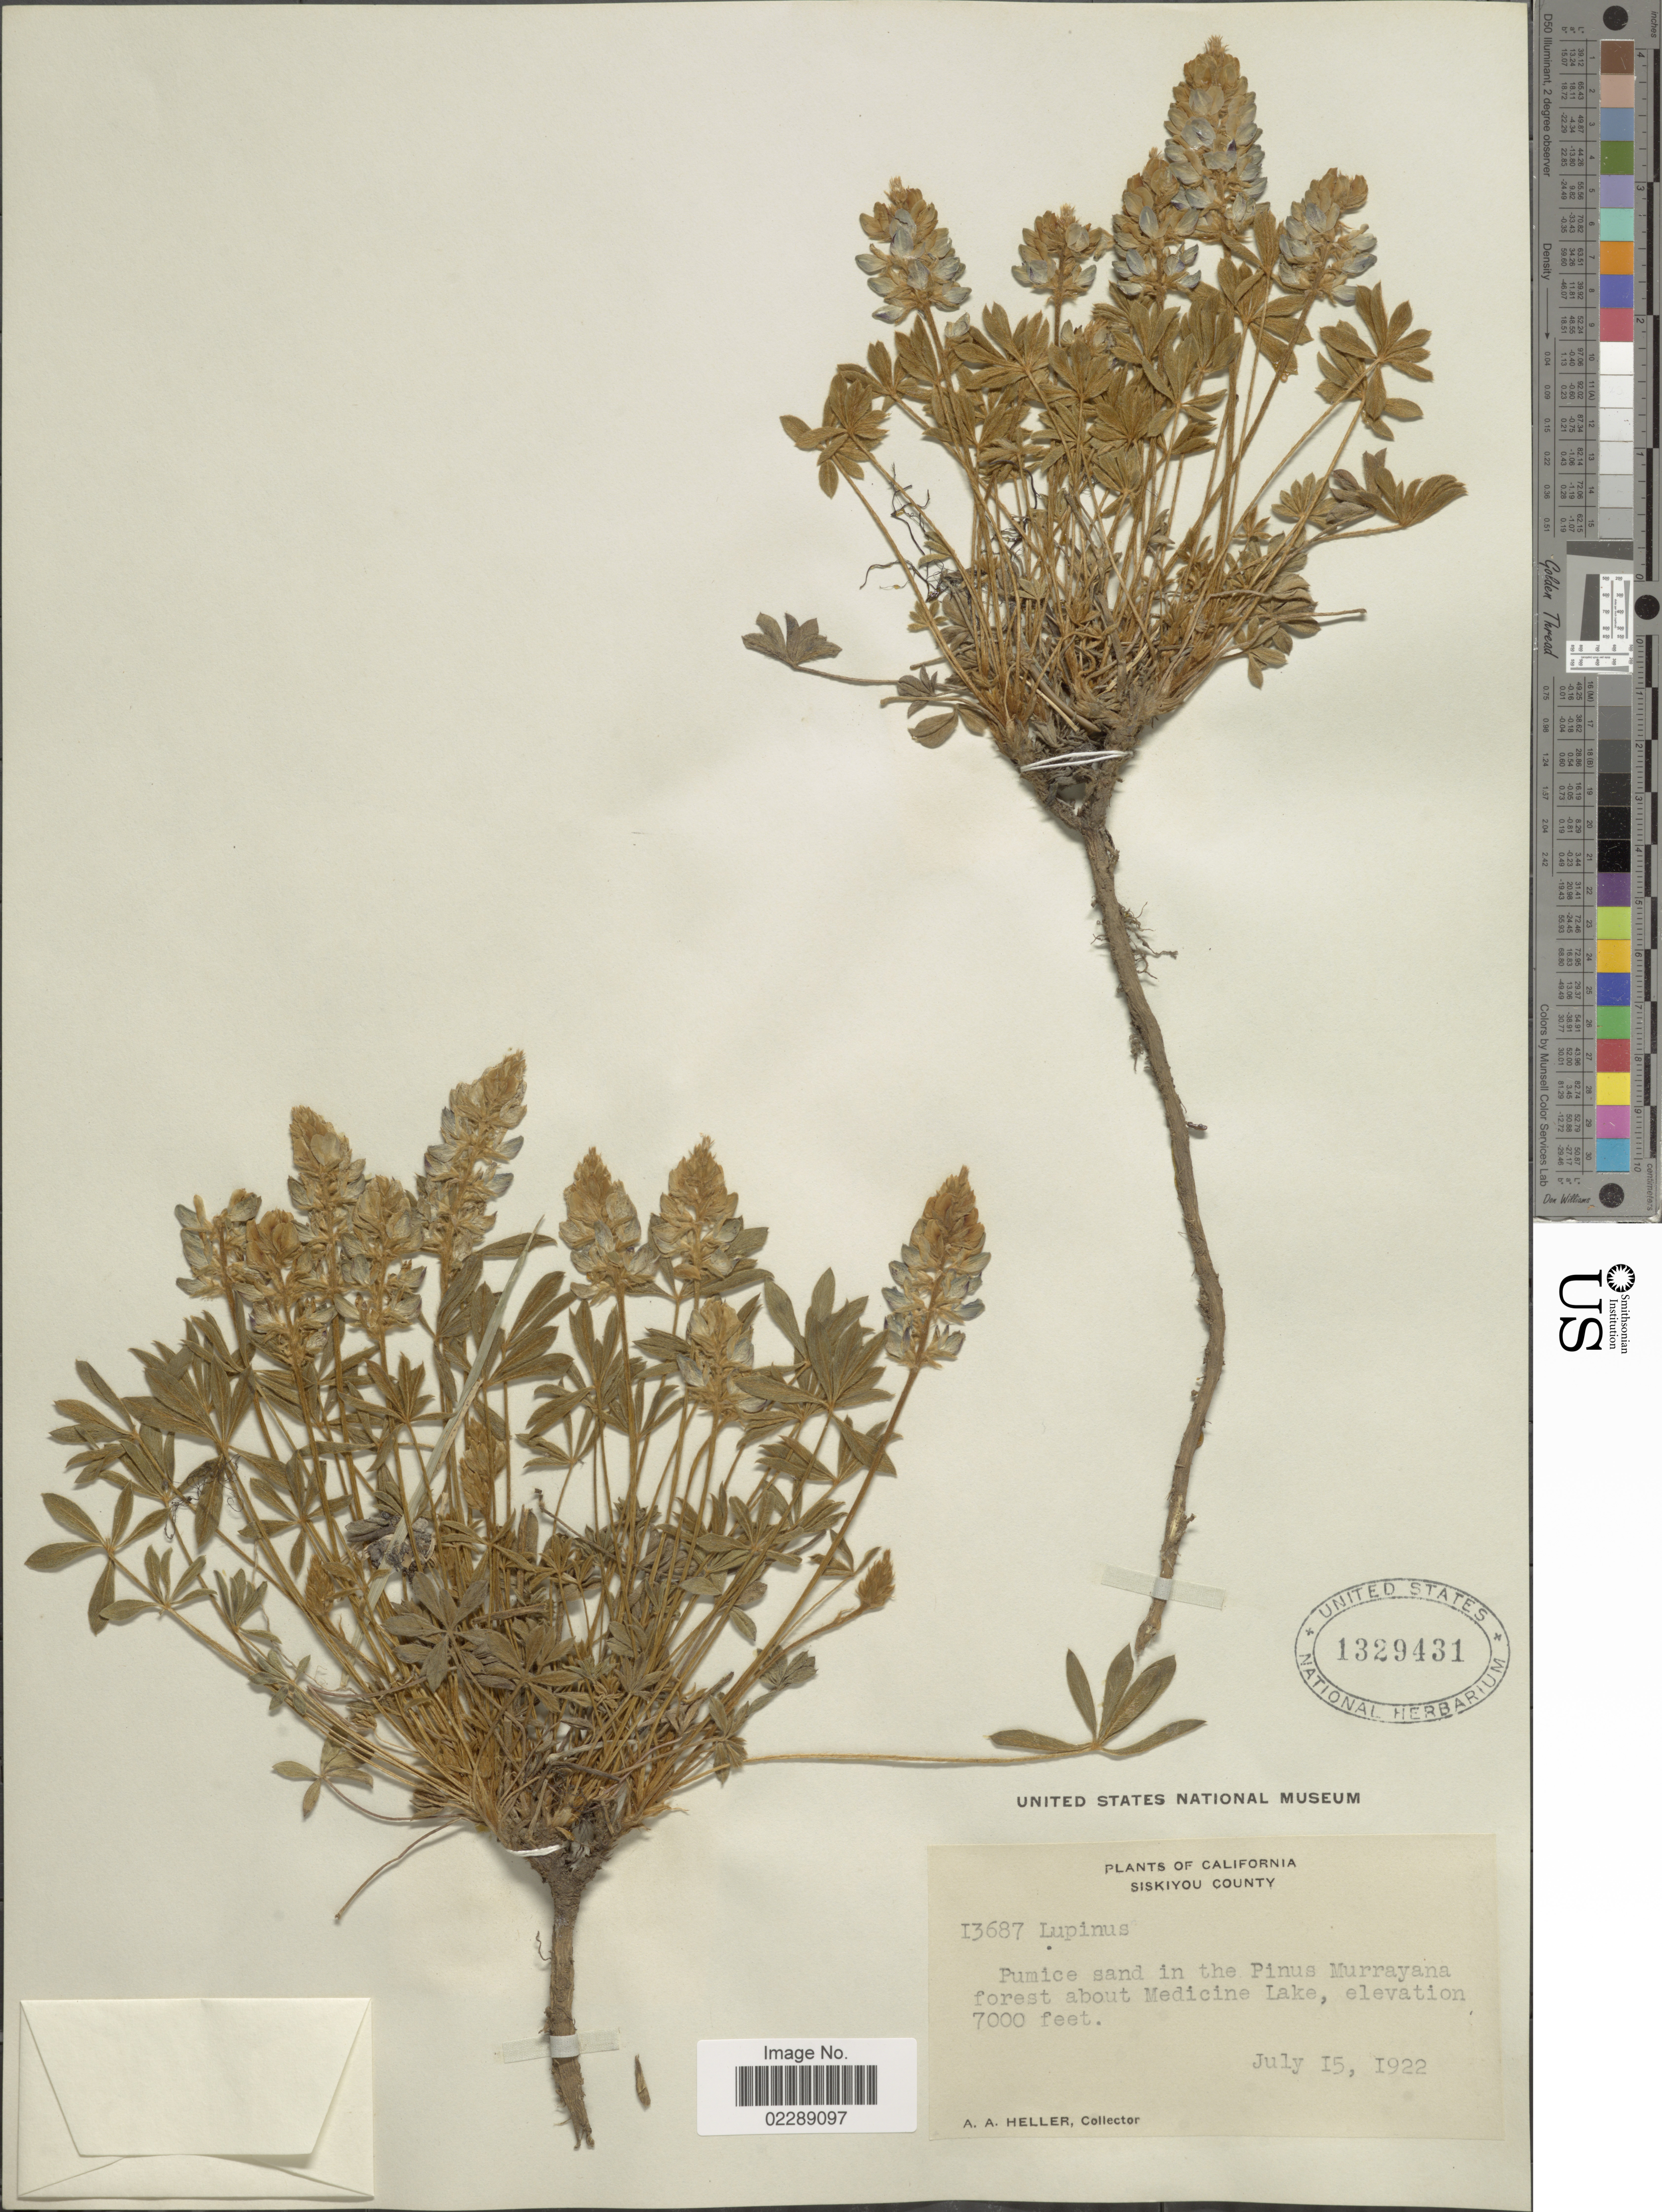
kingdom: Plantae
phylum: Tracheophyta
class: Magnoliopsida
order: Fabales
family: Fabaceae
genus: Lupinus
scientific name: Lupinus sp.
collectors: A. A. Heller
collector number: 13687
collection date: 1922-07-15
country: United States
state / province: California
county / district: Siskiyou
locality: Siskiyou County, Pumice sand in the Pinus Murrayana forest about Medicine Lake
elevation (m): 2134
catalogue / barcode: US 1329431